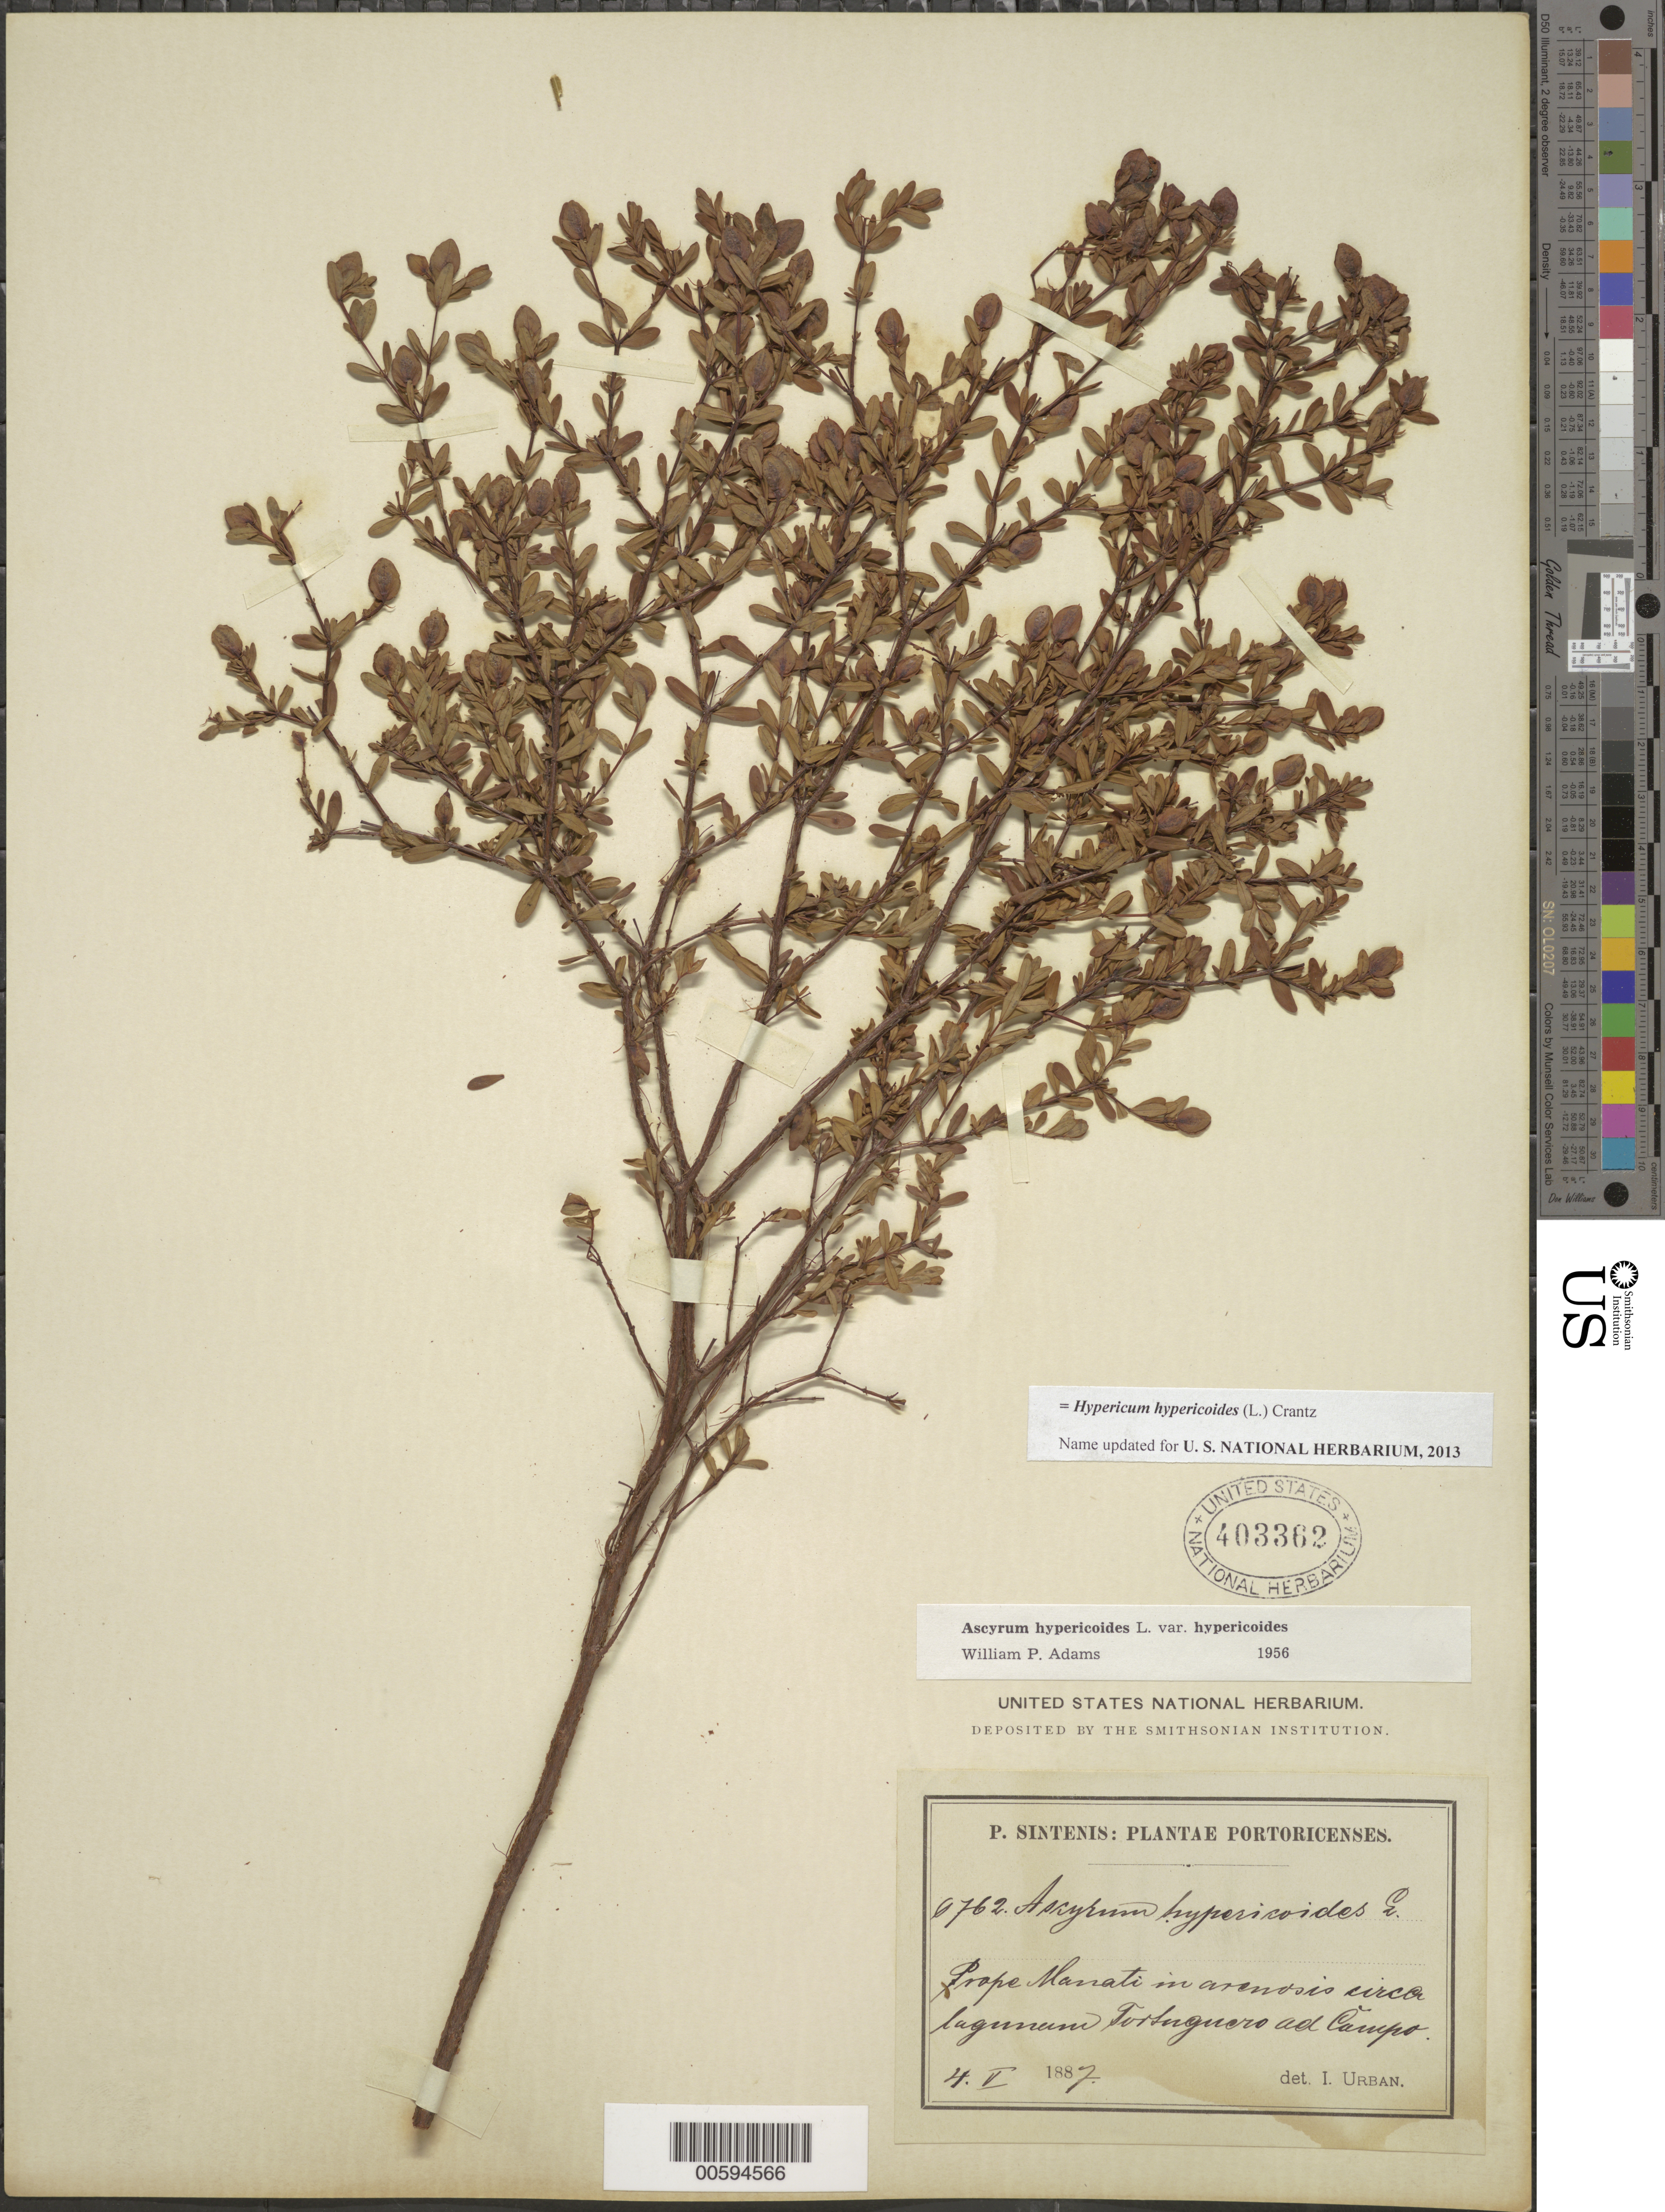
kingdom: Plantae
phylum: Tracheophyta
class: Magnoliopsida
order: Malpighiales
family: Hypericaceae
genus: Hypericum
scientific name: Hypericum hypericoides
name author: (L.) Crantz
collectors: P. Sintenis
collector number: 6762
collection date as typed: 04 May 1887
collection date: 1887-05-04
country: Puerto Rico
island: Greater Antilles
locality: Prope Manati in arenosis circa Laguna Tortuguero ad Canipo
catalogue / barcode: US 403362